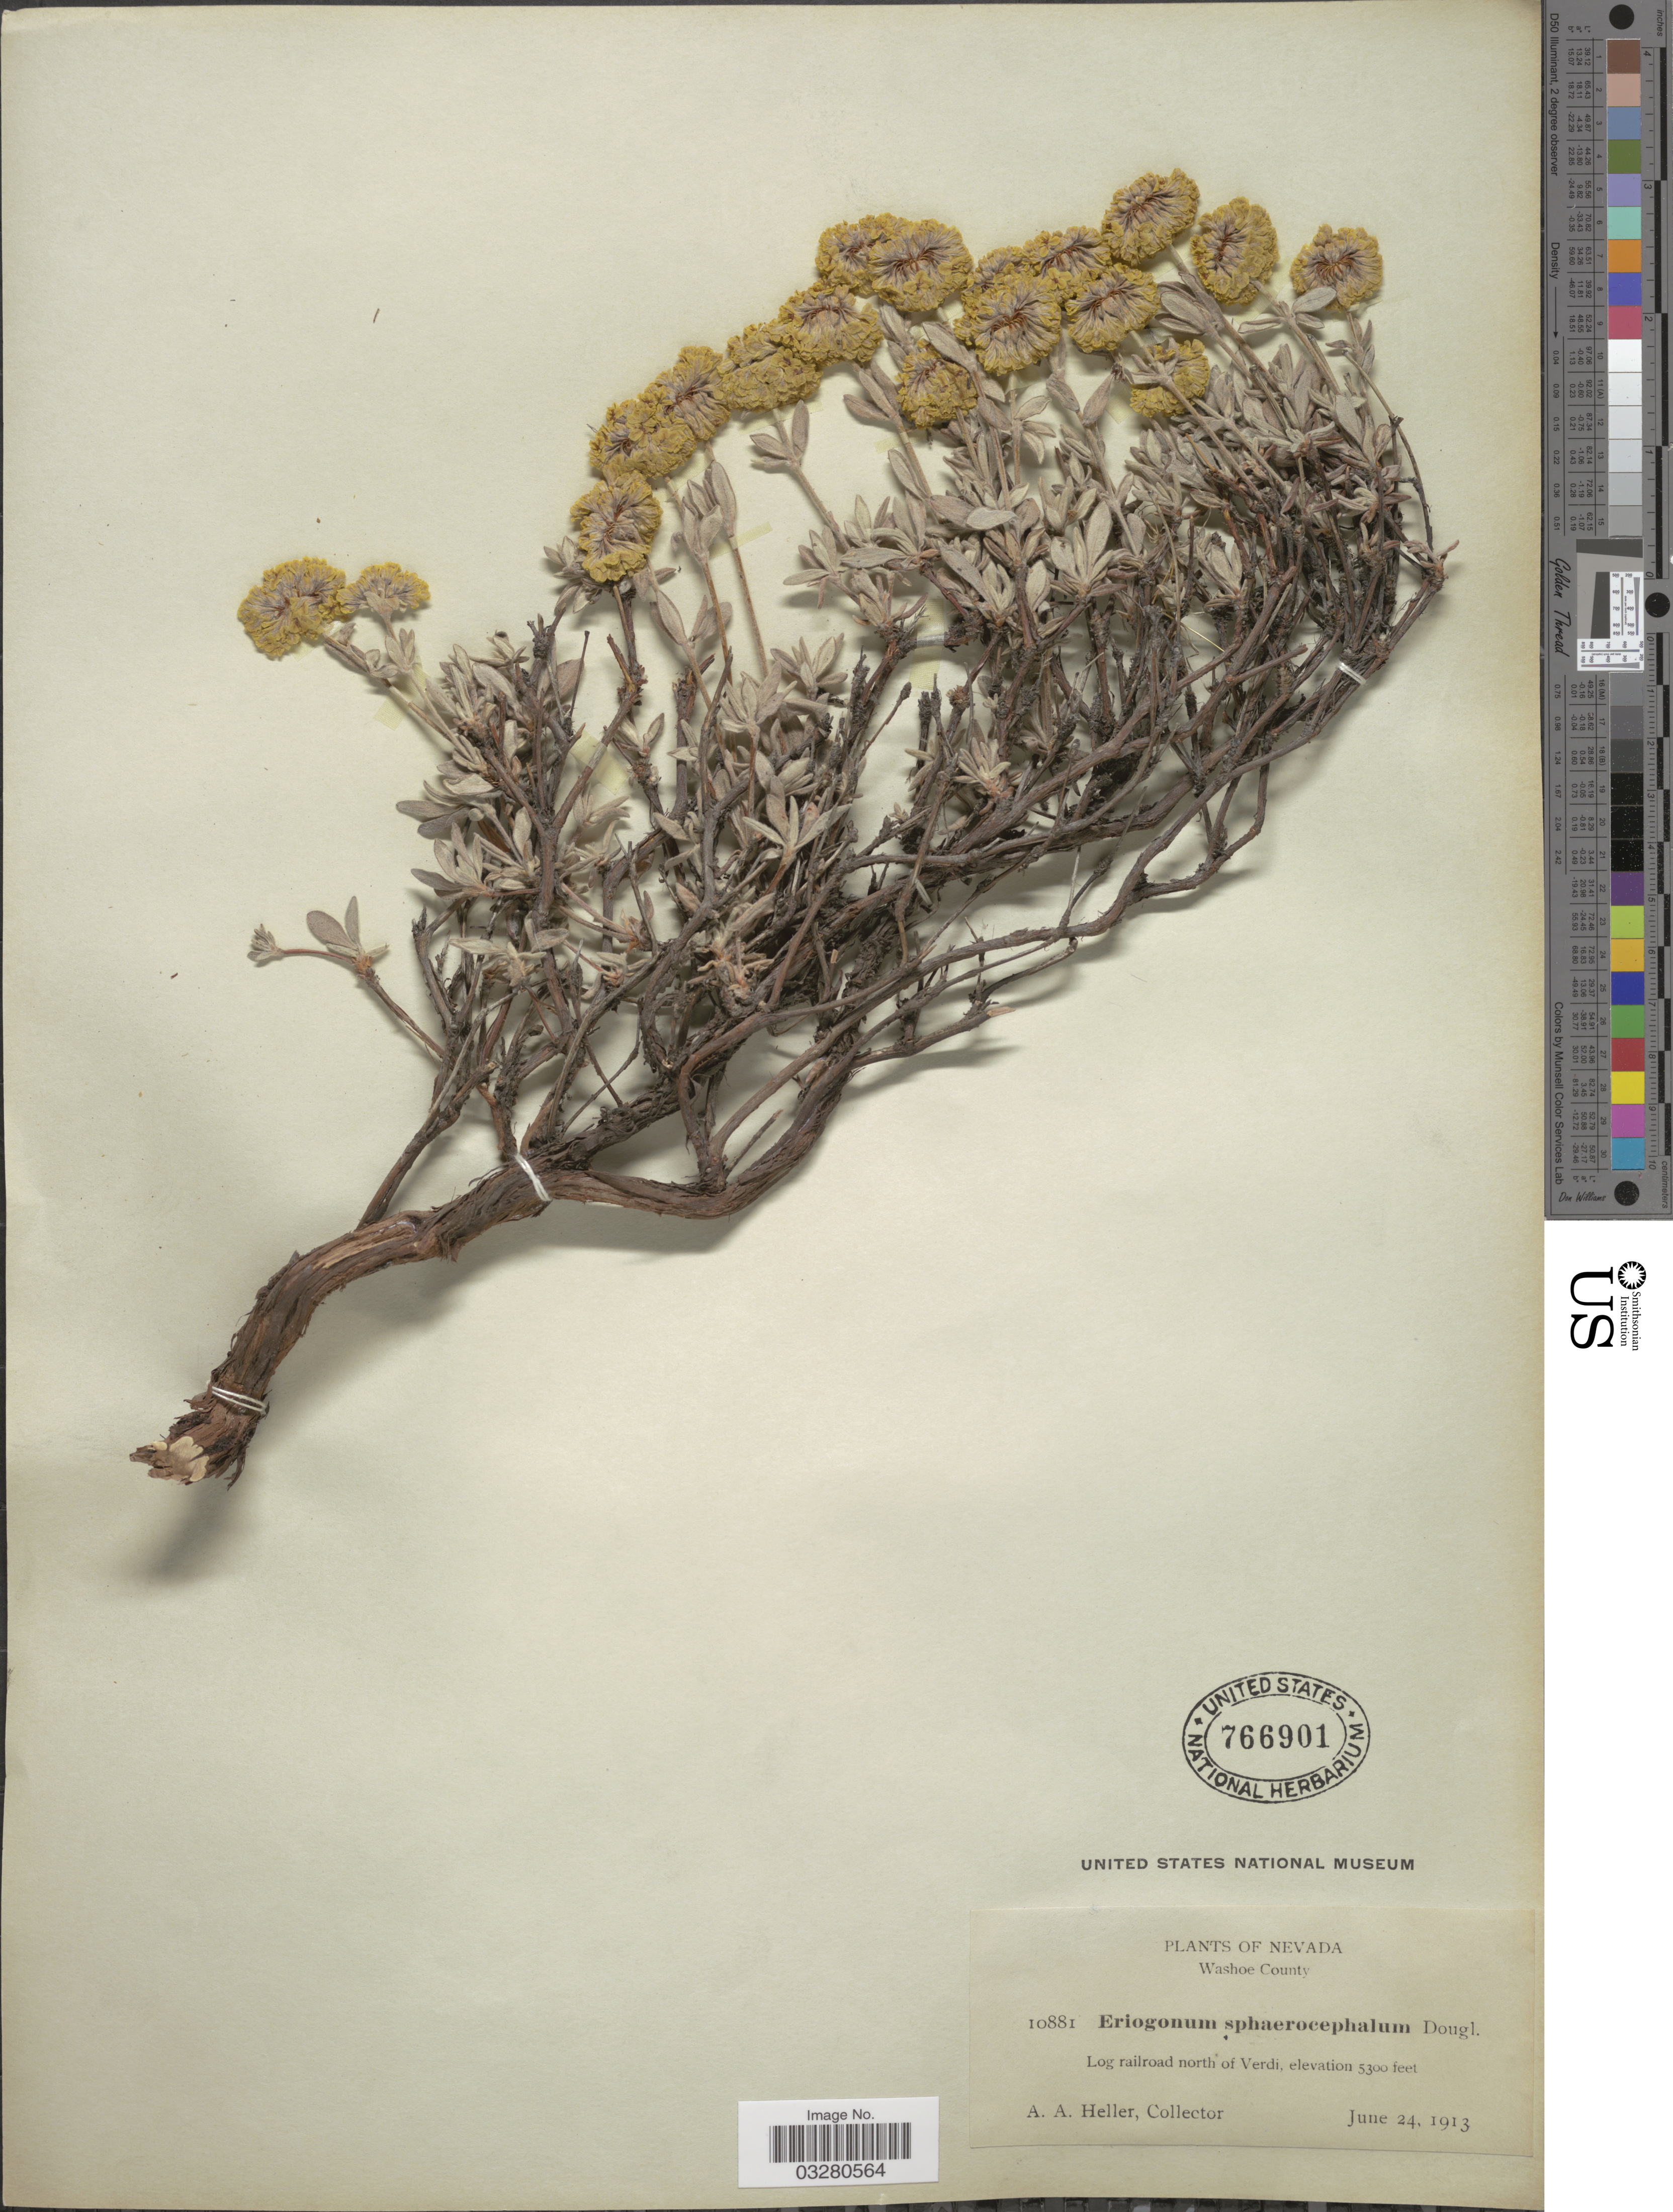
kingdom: Plantae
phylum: Tracheophyta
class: Magnoliopsida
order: Caryophyllales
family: Polygonaceae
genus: Eriogonum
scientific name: Eriogonum sphaerocephalum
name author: Benth. & Douglas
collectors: A. A. Heller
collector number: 10881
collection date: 1913-06-24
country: United States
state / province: Nevada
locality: Washoe County. Log railroad north of Verdi.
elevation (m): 1615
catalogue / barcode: US 766901